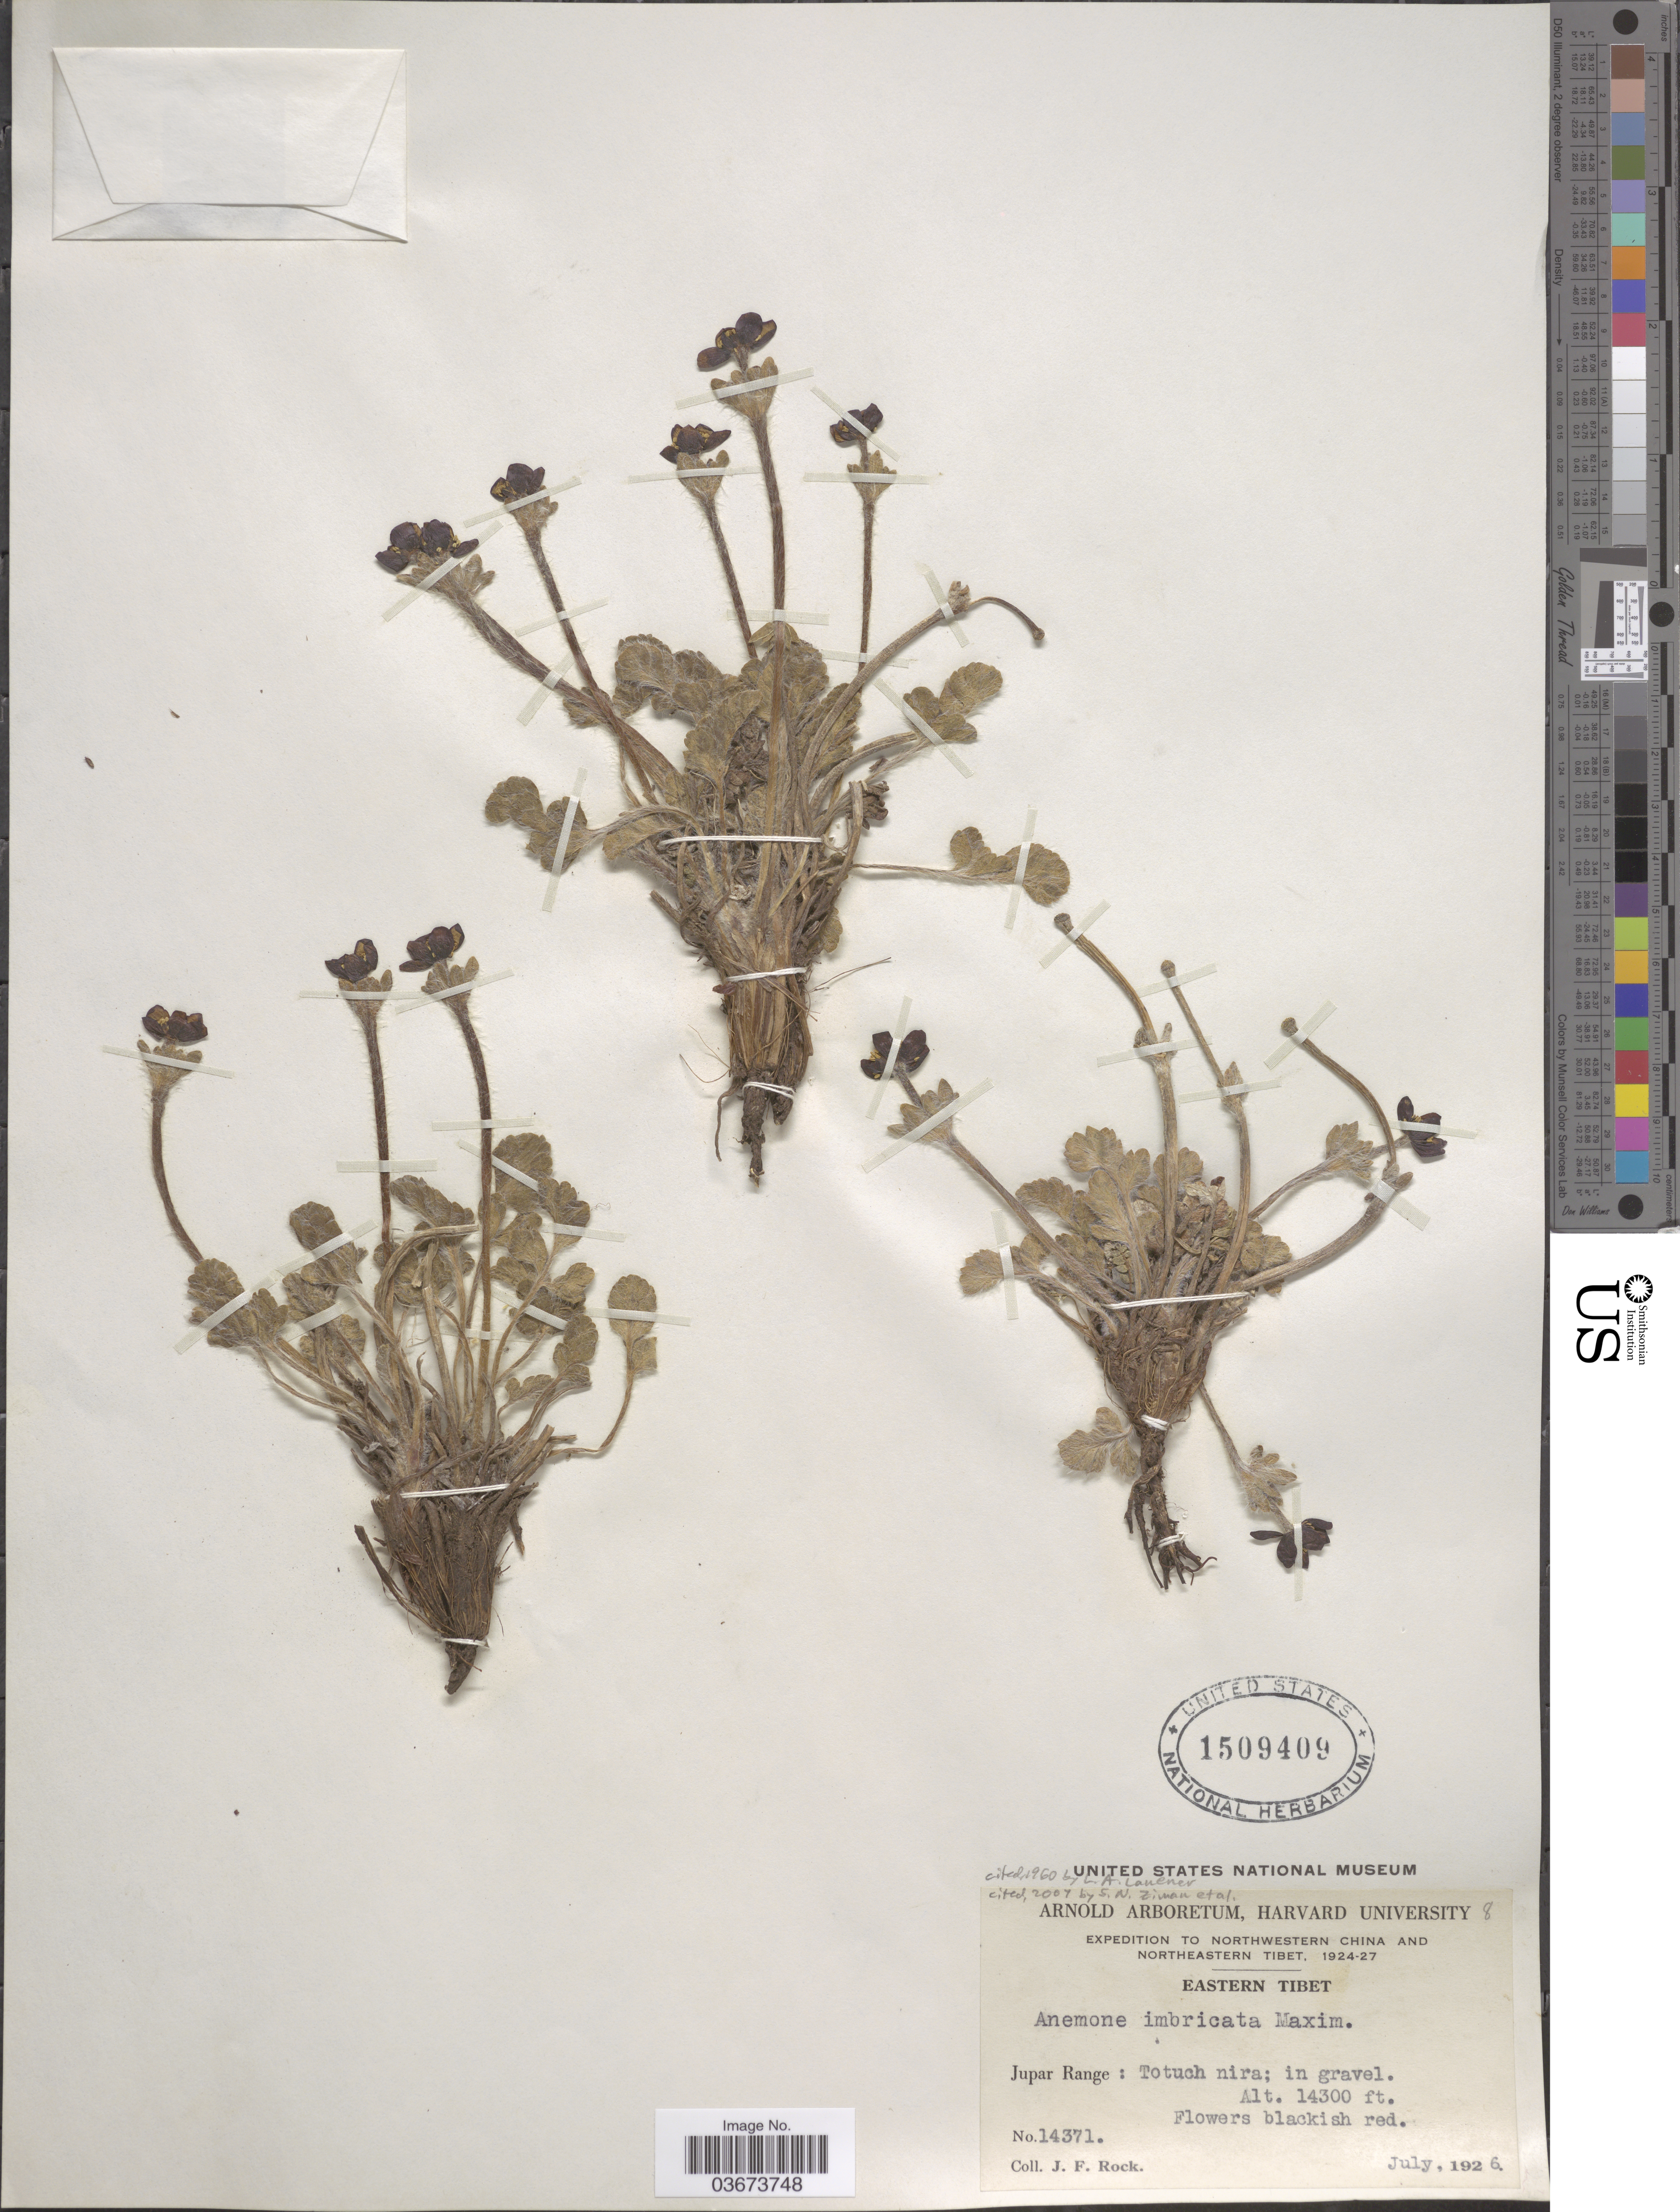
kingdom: Plantae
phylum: Tracheophyta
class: Magnoliopsida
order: Ranunculales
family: Ranunculaceae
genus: Anemone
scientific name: Anemone imbricata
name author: Maxim.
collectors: J. Rock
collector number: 14371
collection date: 1926-07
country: China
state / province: Xizang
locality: Northwestern China and Northeastern Tibet. Eastern Tibet. Jupar Range: Totuch nira.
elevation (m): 4359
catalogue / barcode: US 1509409